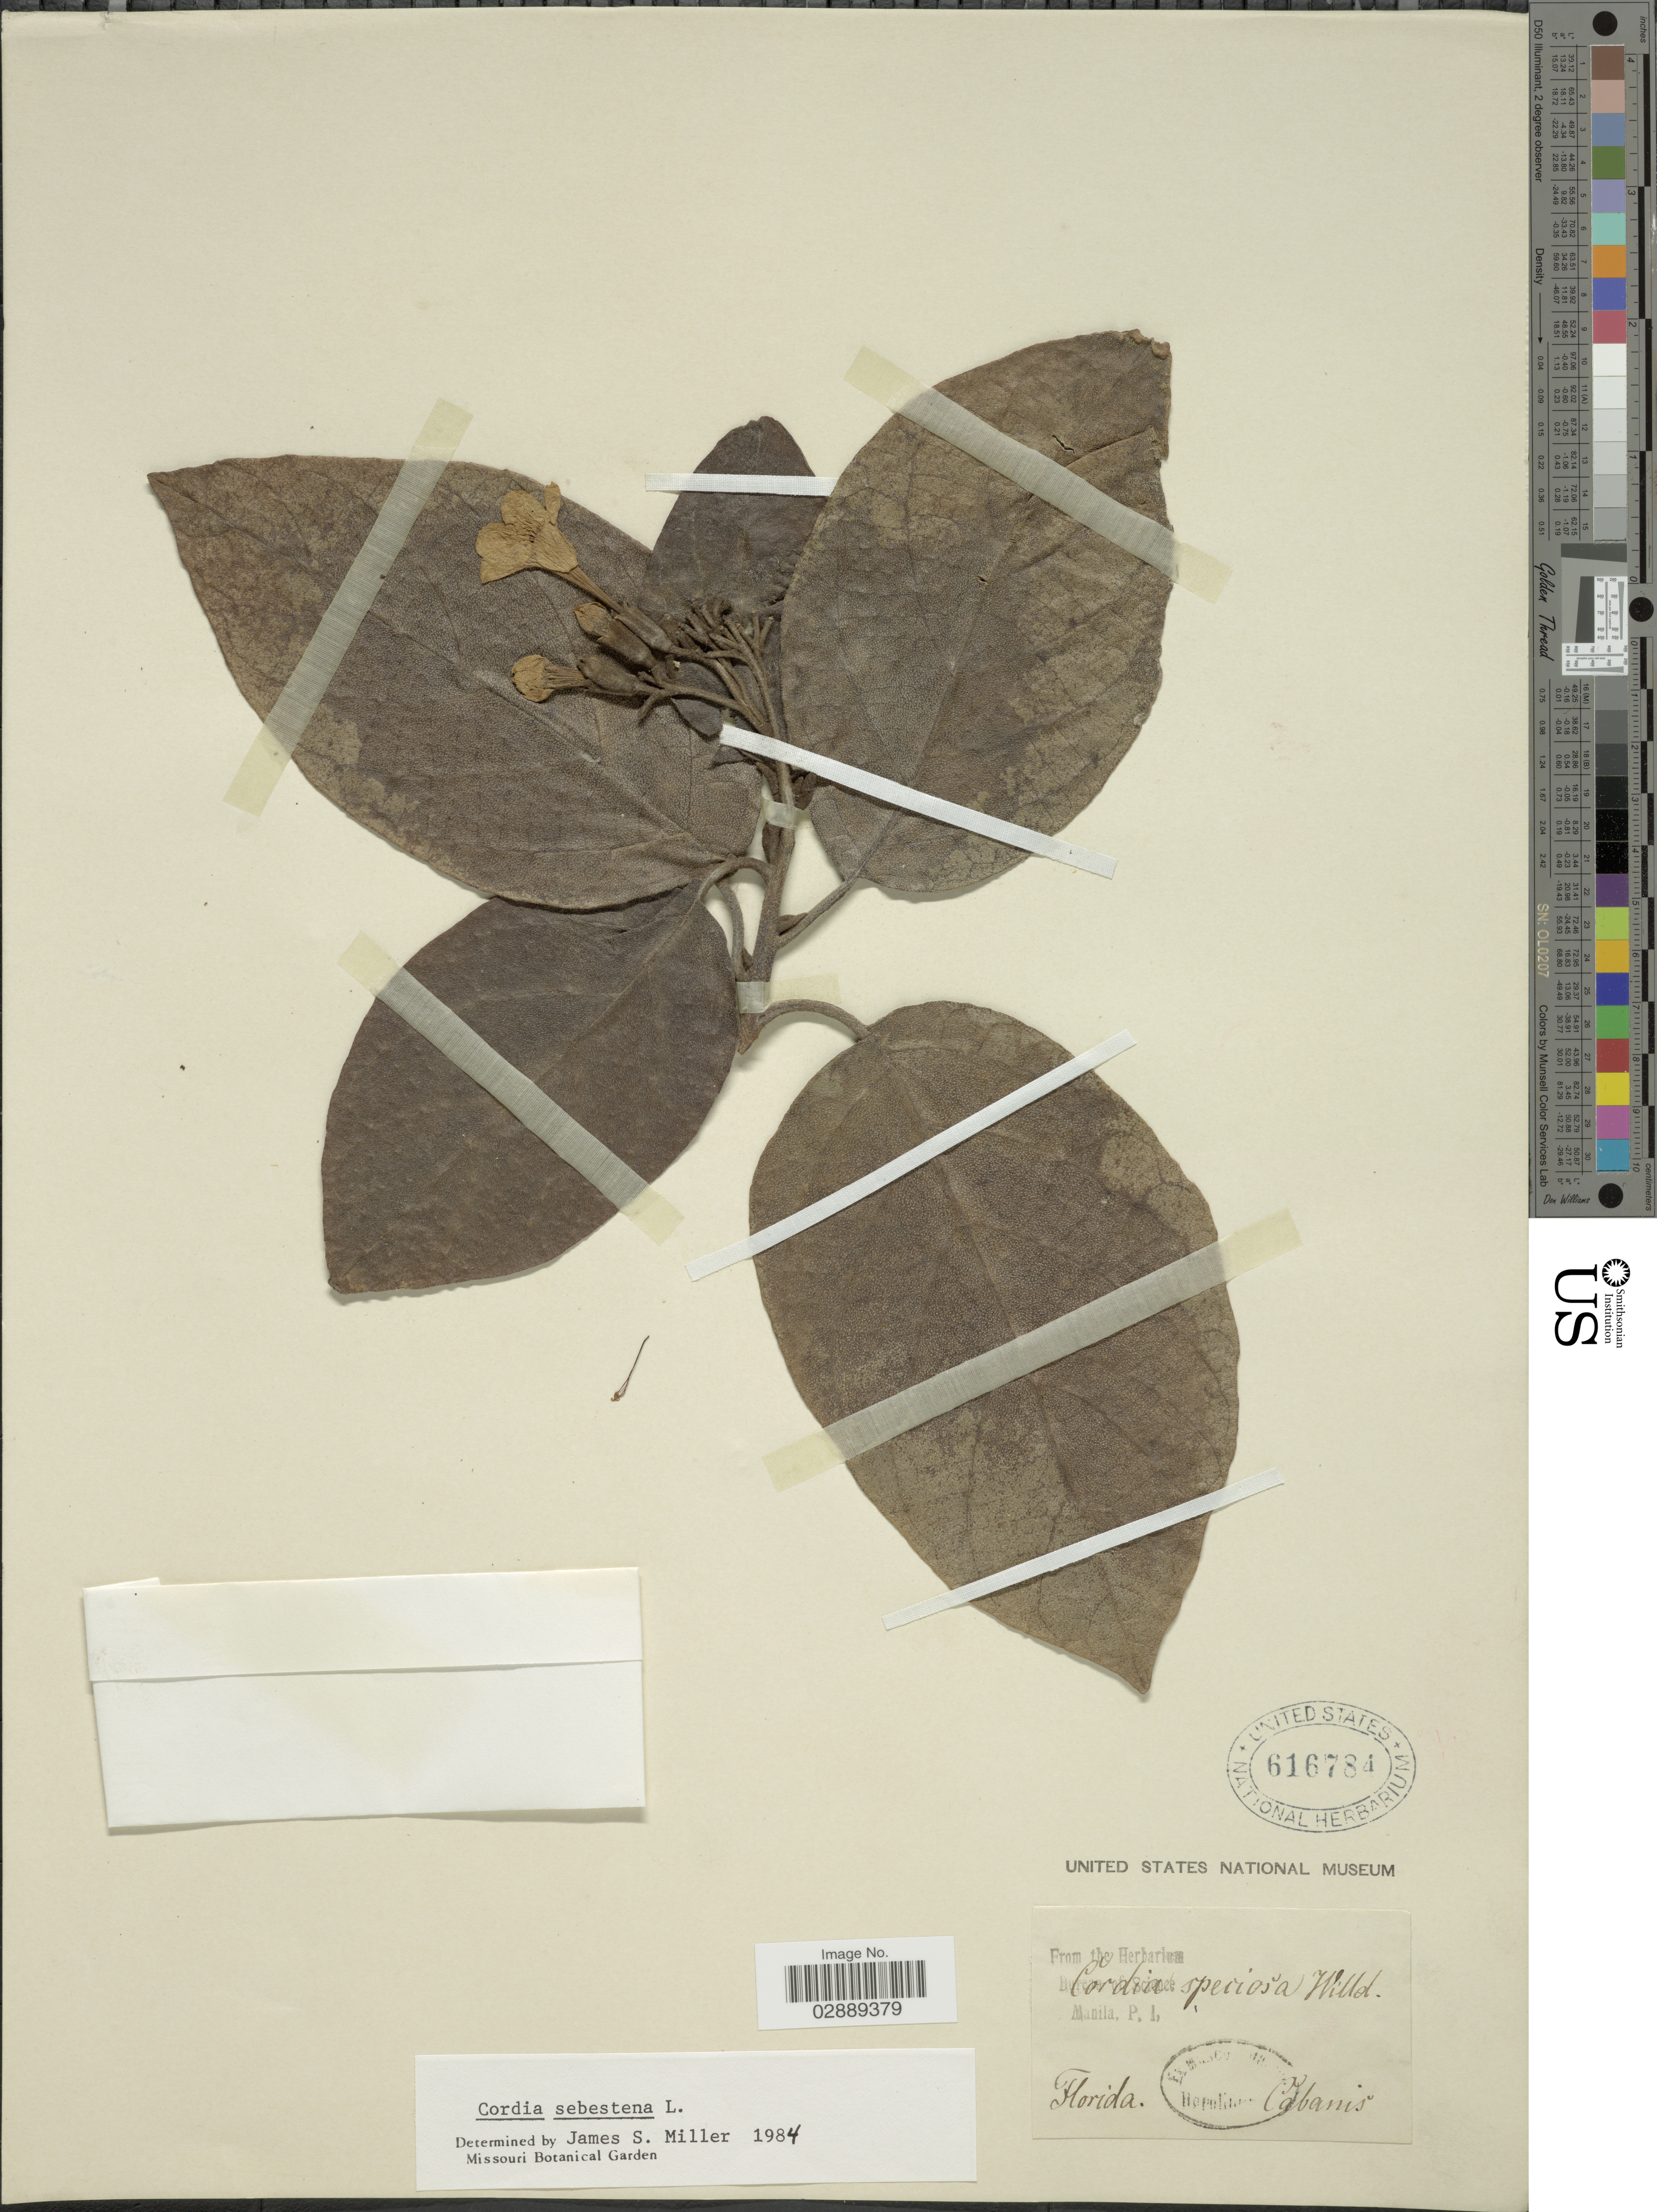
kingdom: Plantae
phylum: Tracheophyta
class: Magnoliopsida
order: Boraginales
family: Cordiaceae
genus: Cordia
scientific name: Cordia sebestena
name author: L.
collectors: Cabanis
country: United States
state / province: Florida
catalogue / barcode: US 616784